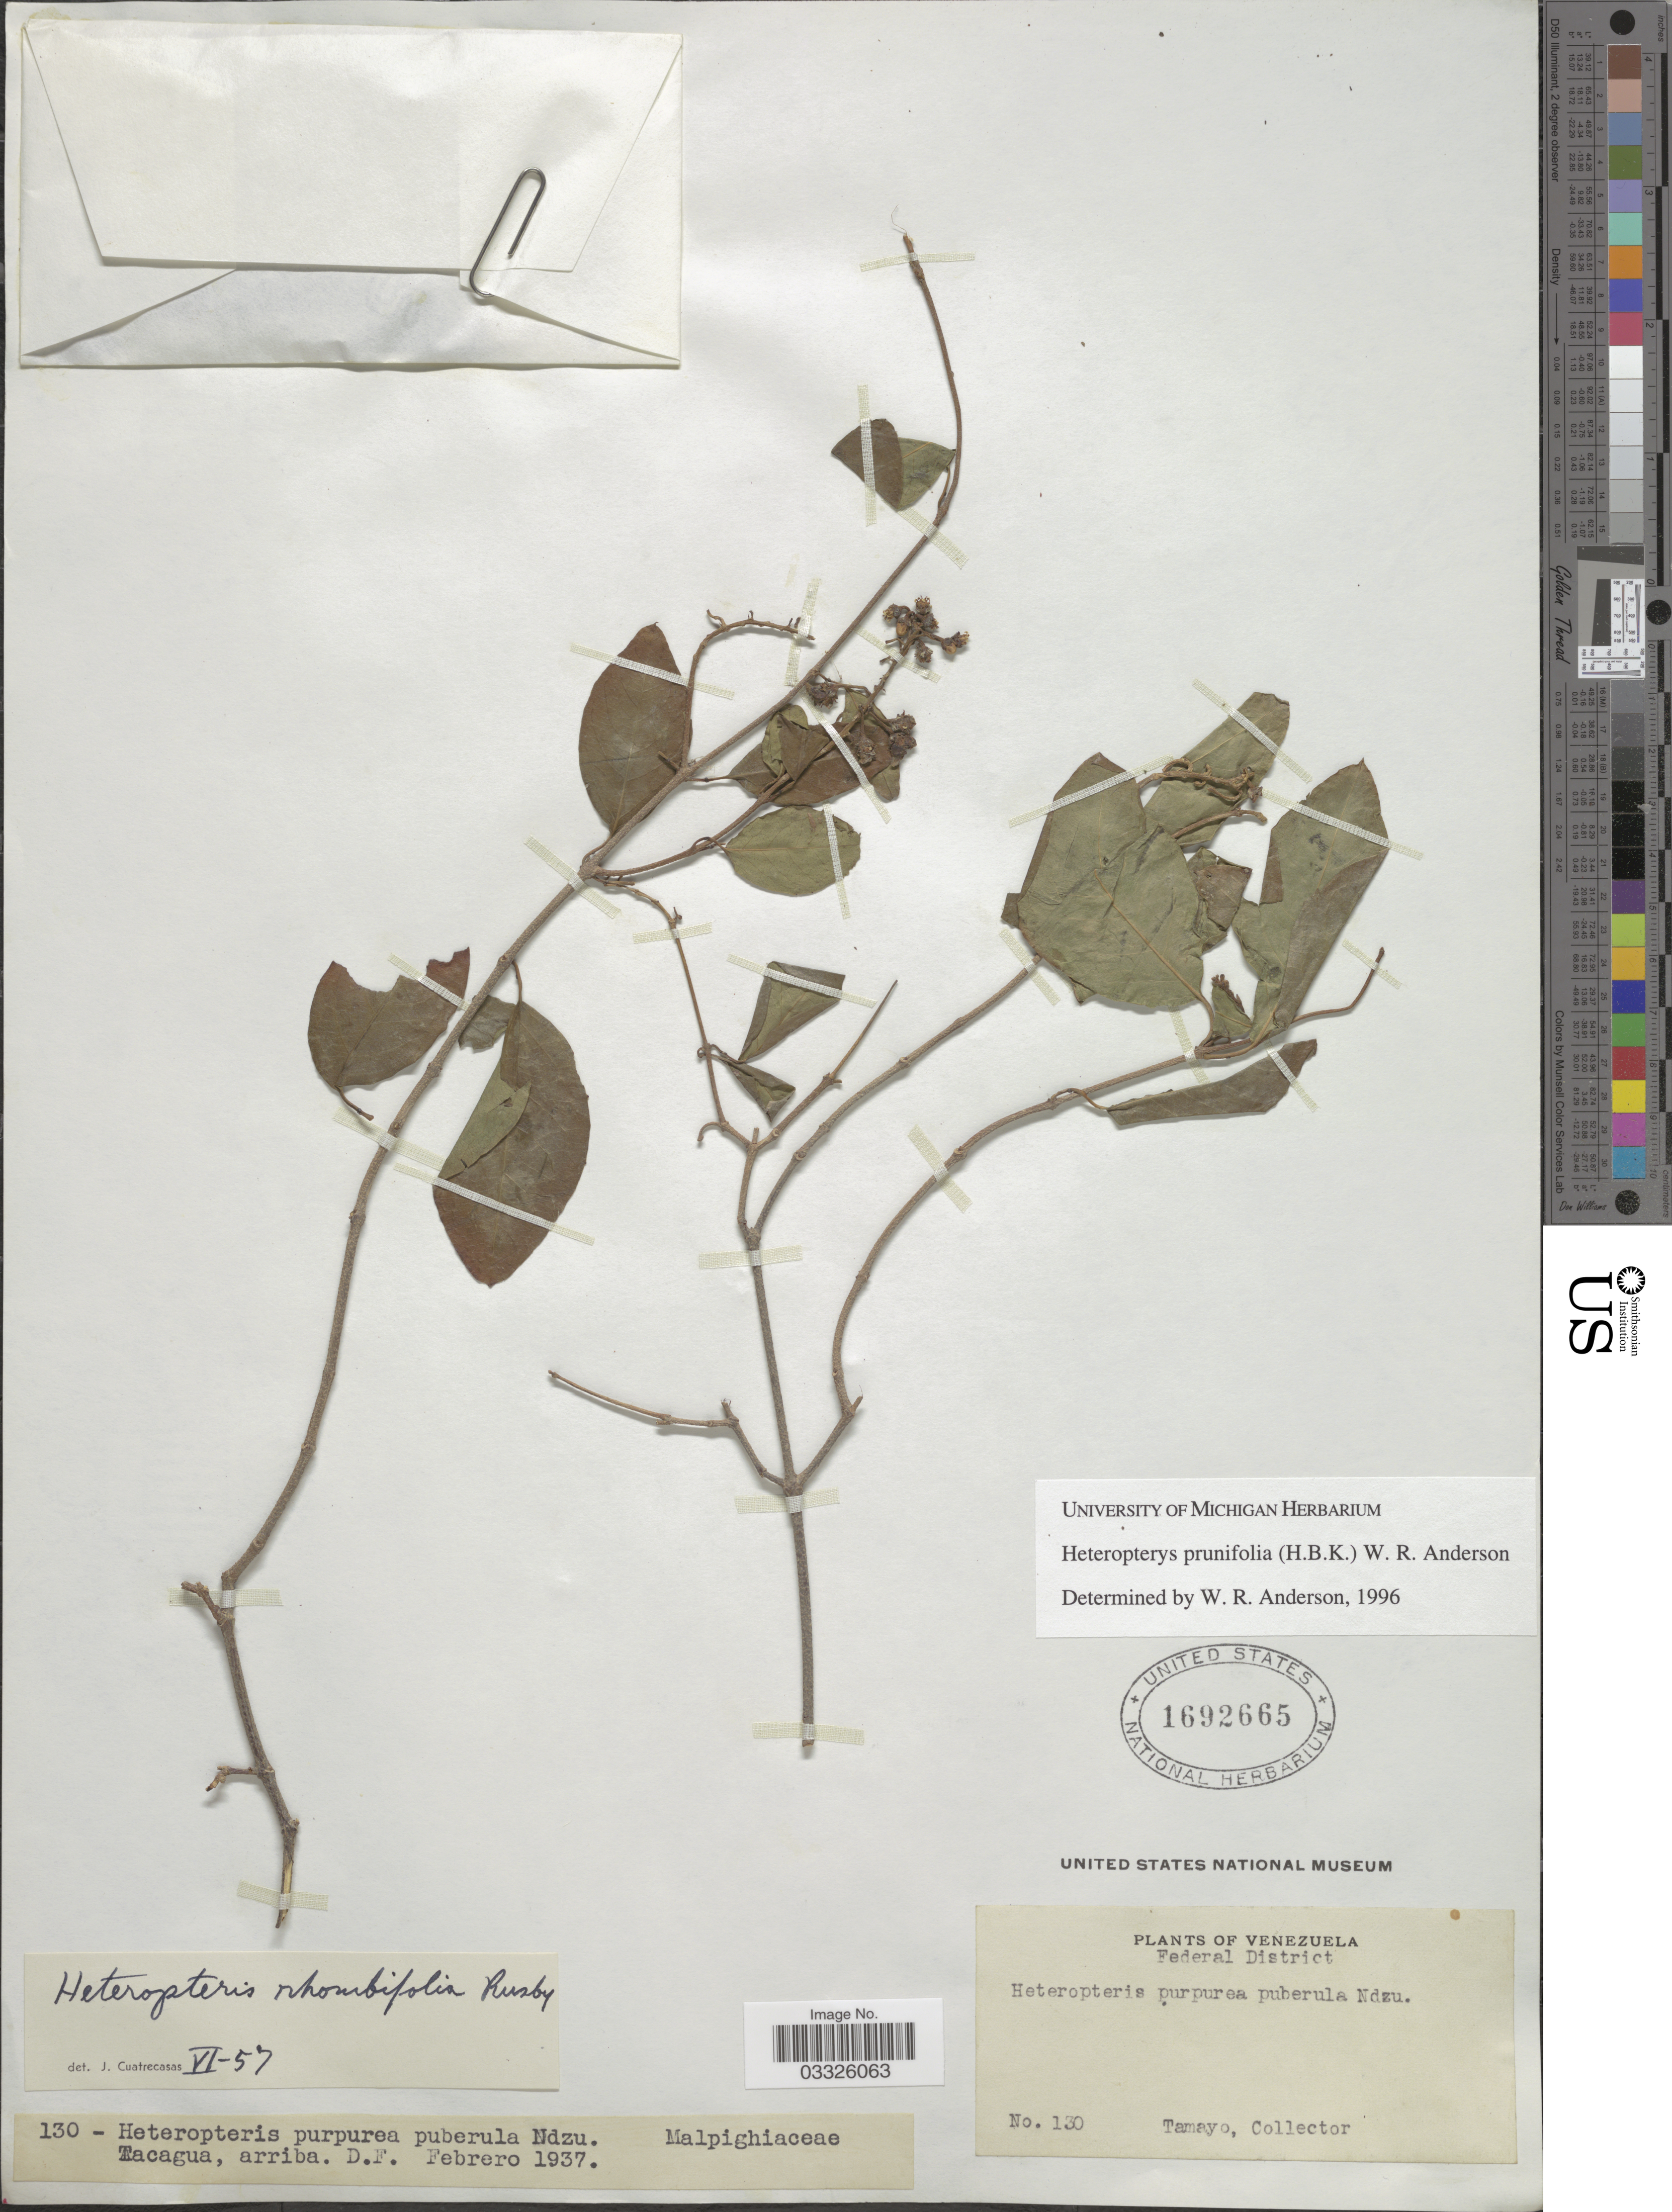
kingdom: Plantae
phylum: Tracheophyta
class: Magnoliopsida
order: Malpighiales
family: Malpighiaceae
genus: Heteropterys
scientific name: Heteropterys prunifolia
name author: (Kunth) W.R. Anderson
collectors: -. Tamayo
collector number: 130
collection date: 1937-02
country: Venezuela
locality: Federal District. Tacagua, arriba D. F.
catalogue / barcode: US 1692665